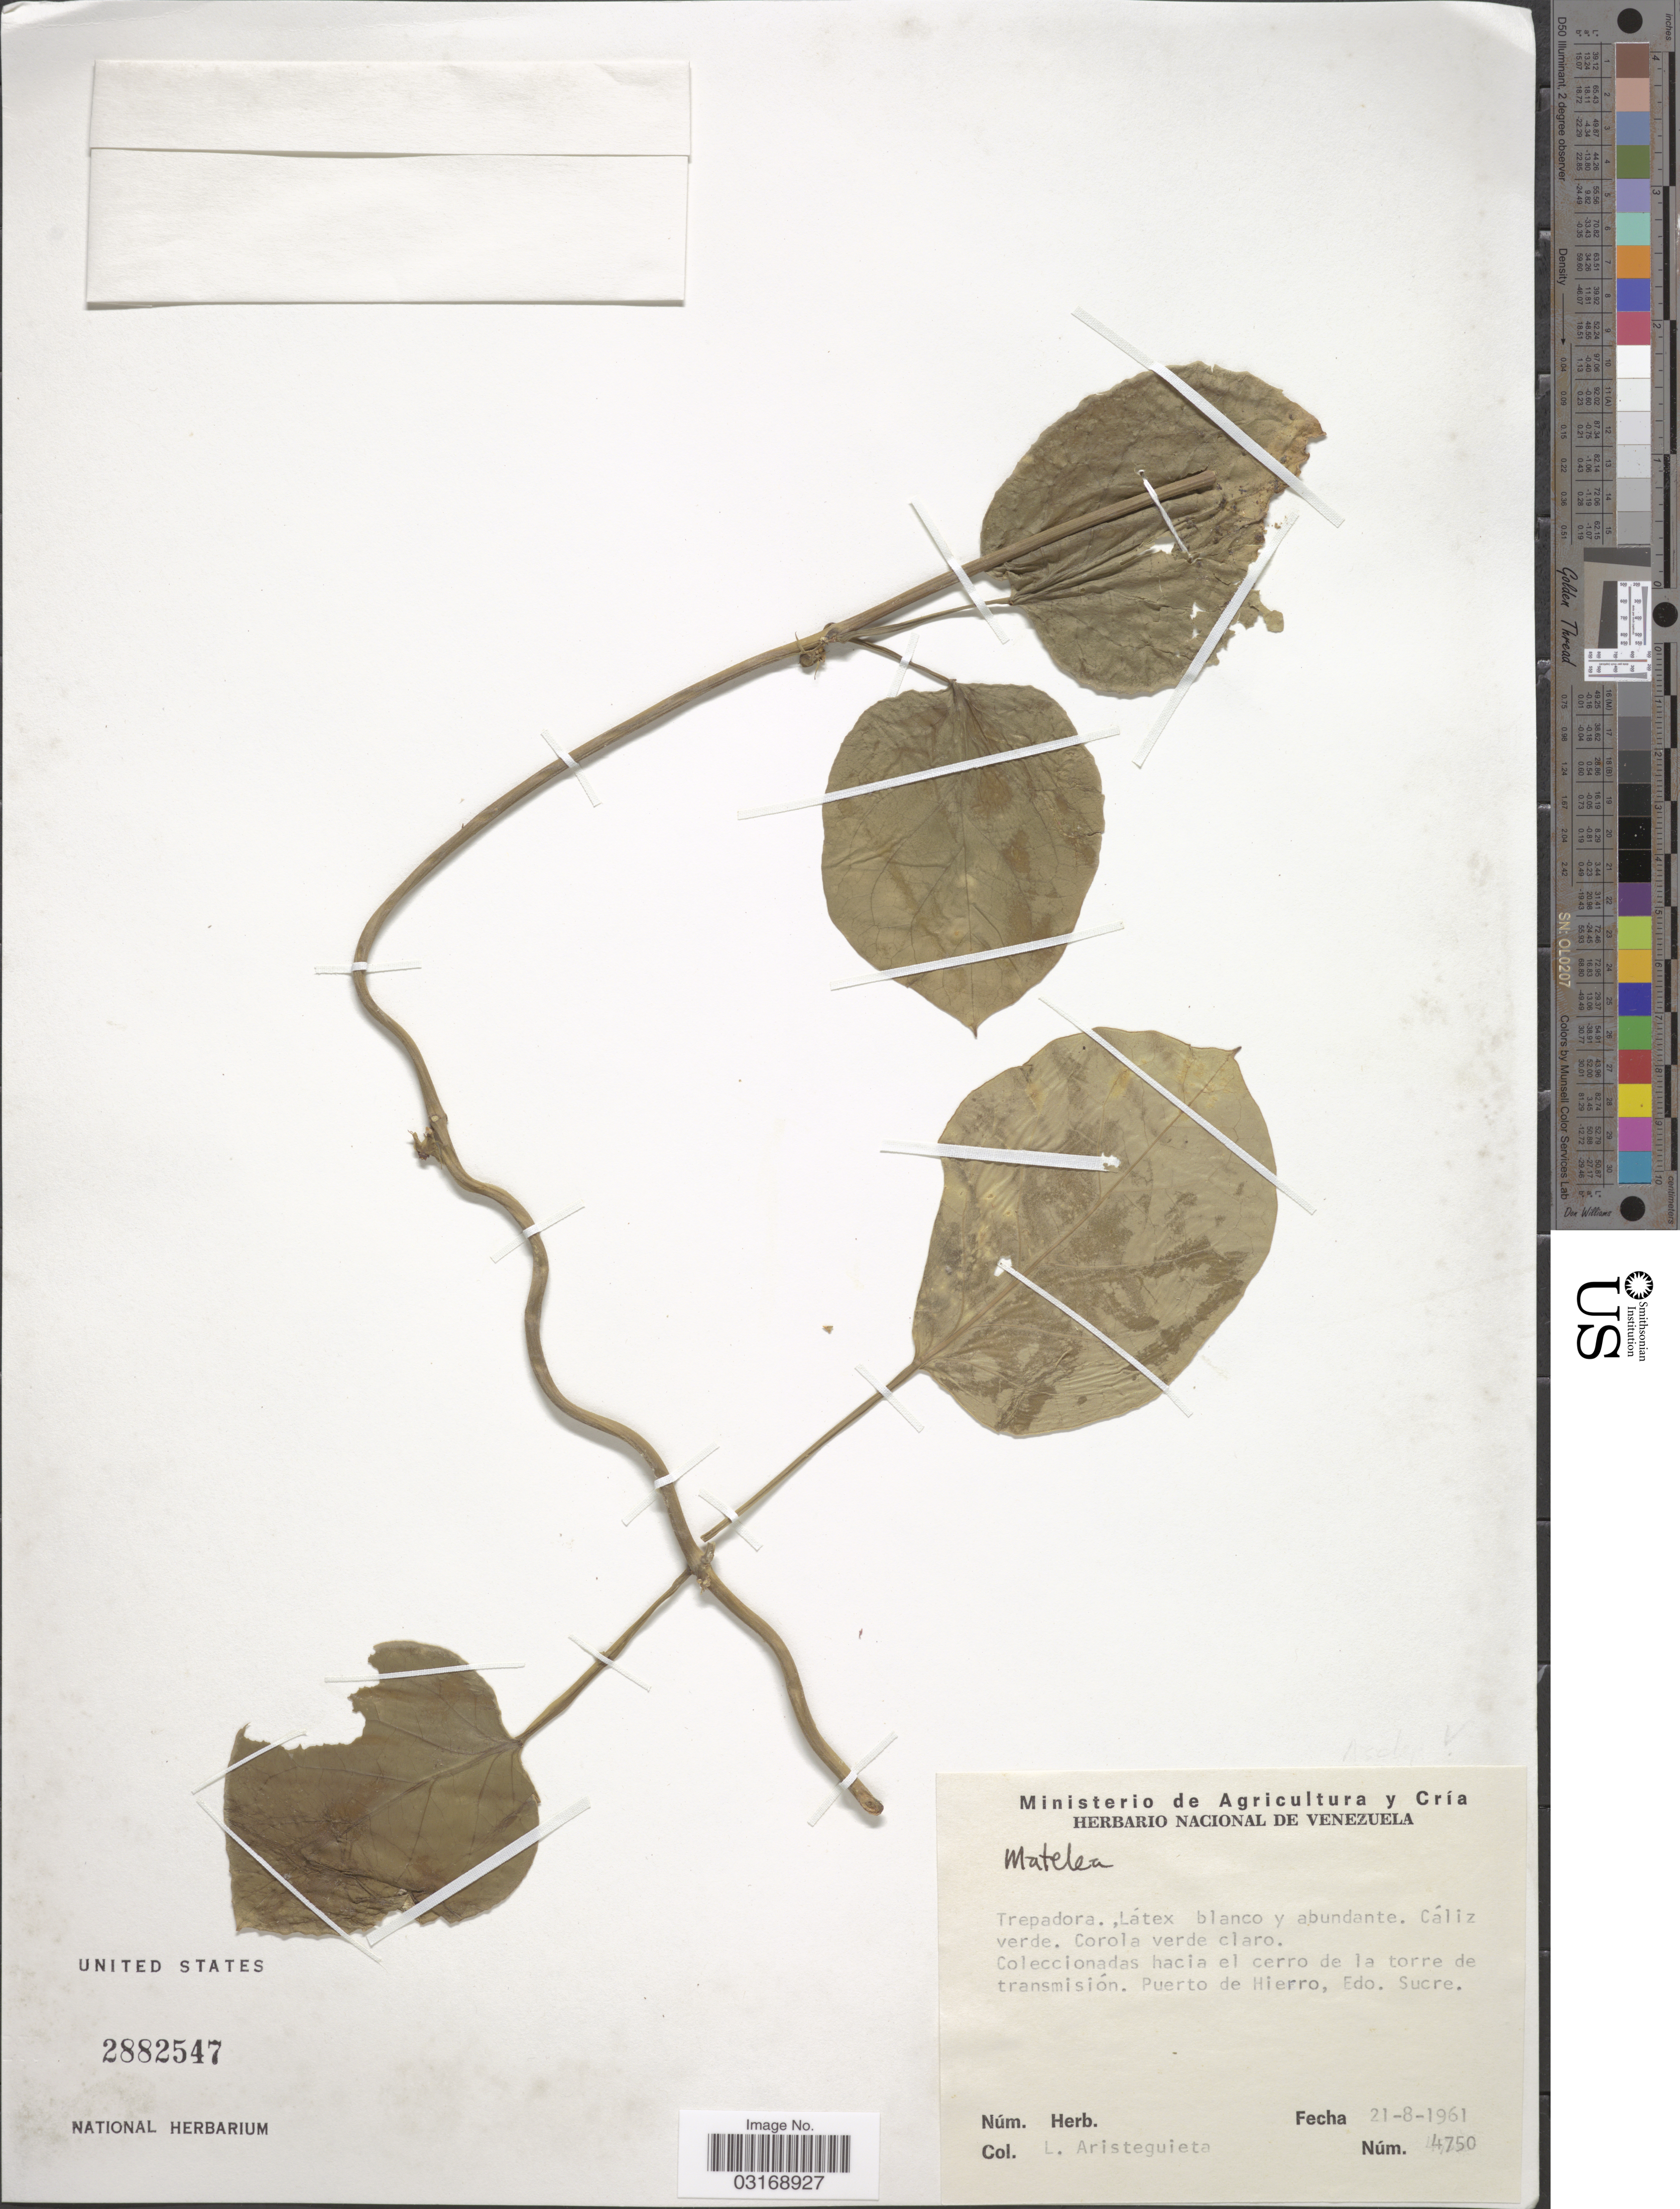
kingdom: Plantae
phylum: Tracheophyta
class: Magnoliopsida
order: Gentianales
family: Apocynaceae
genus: Matelea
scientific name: Matelea sp.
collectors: L. Aristeguieta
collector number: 4750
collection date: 1961-08-21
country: Venezuela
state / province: Sucre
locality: Puerto de Hierro.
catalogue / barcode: US 2882547